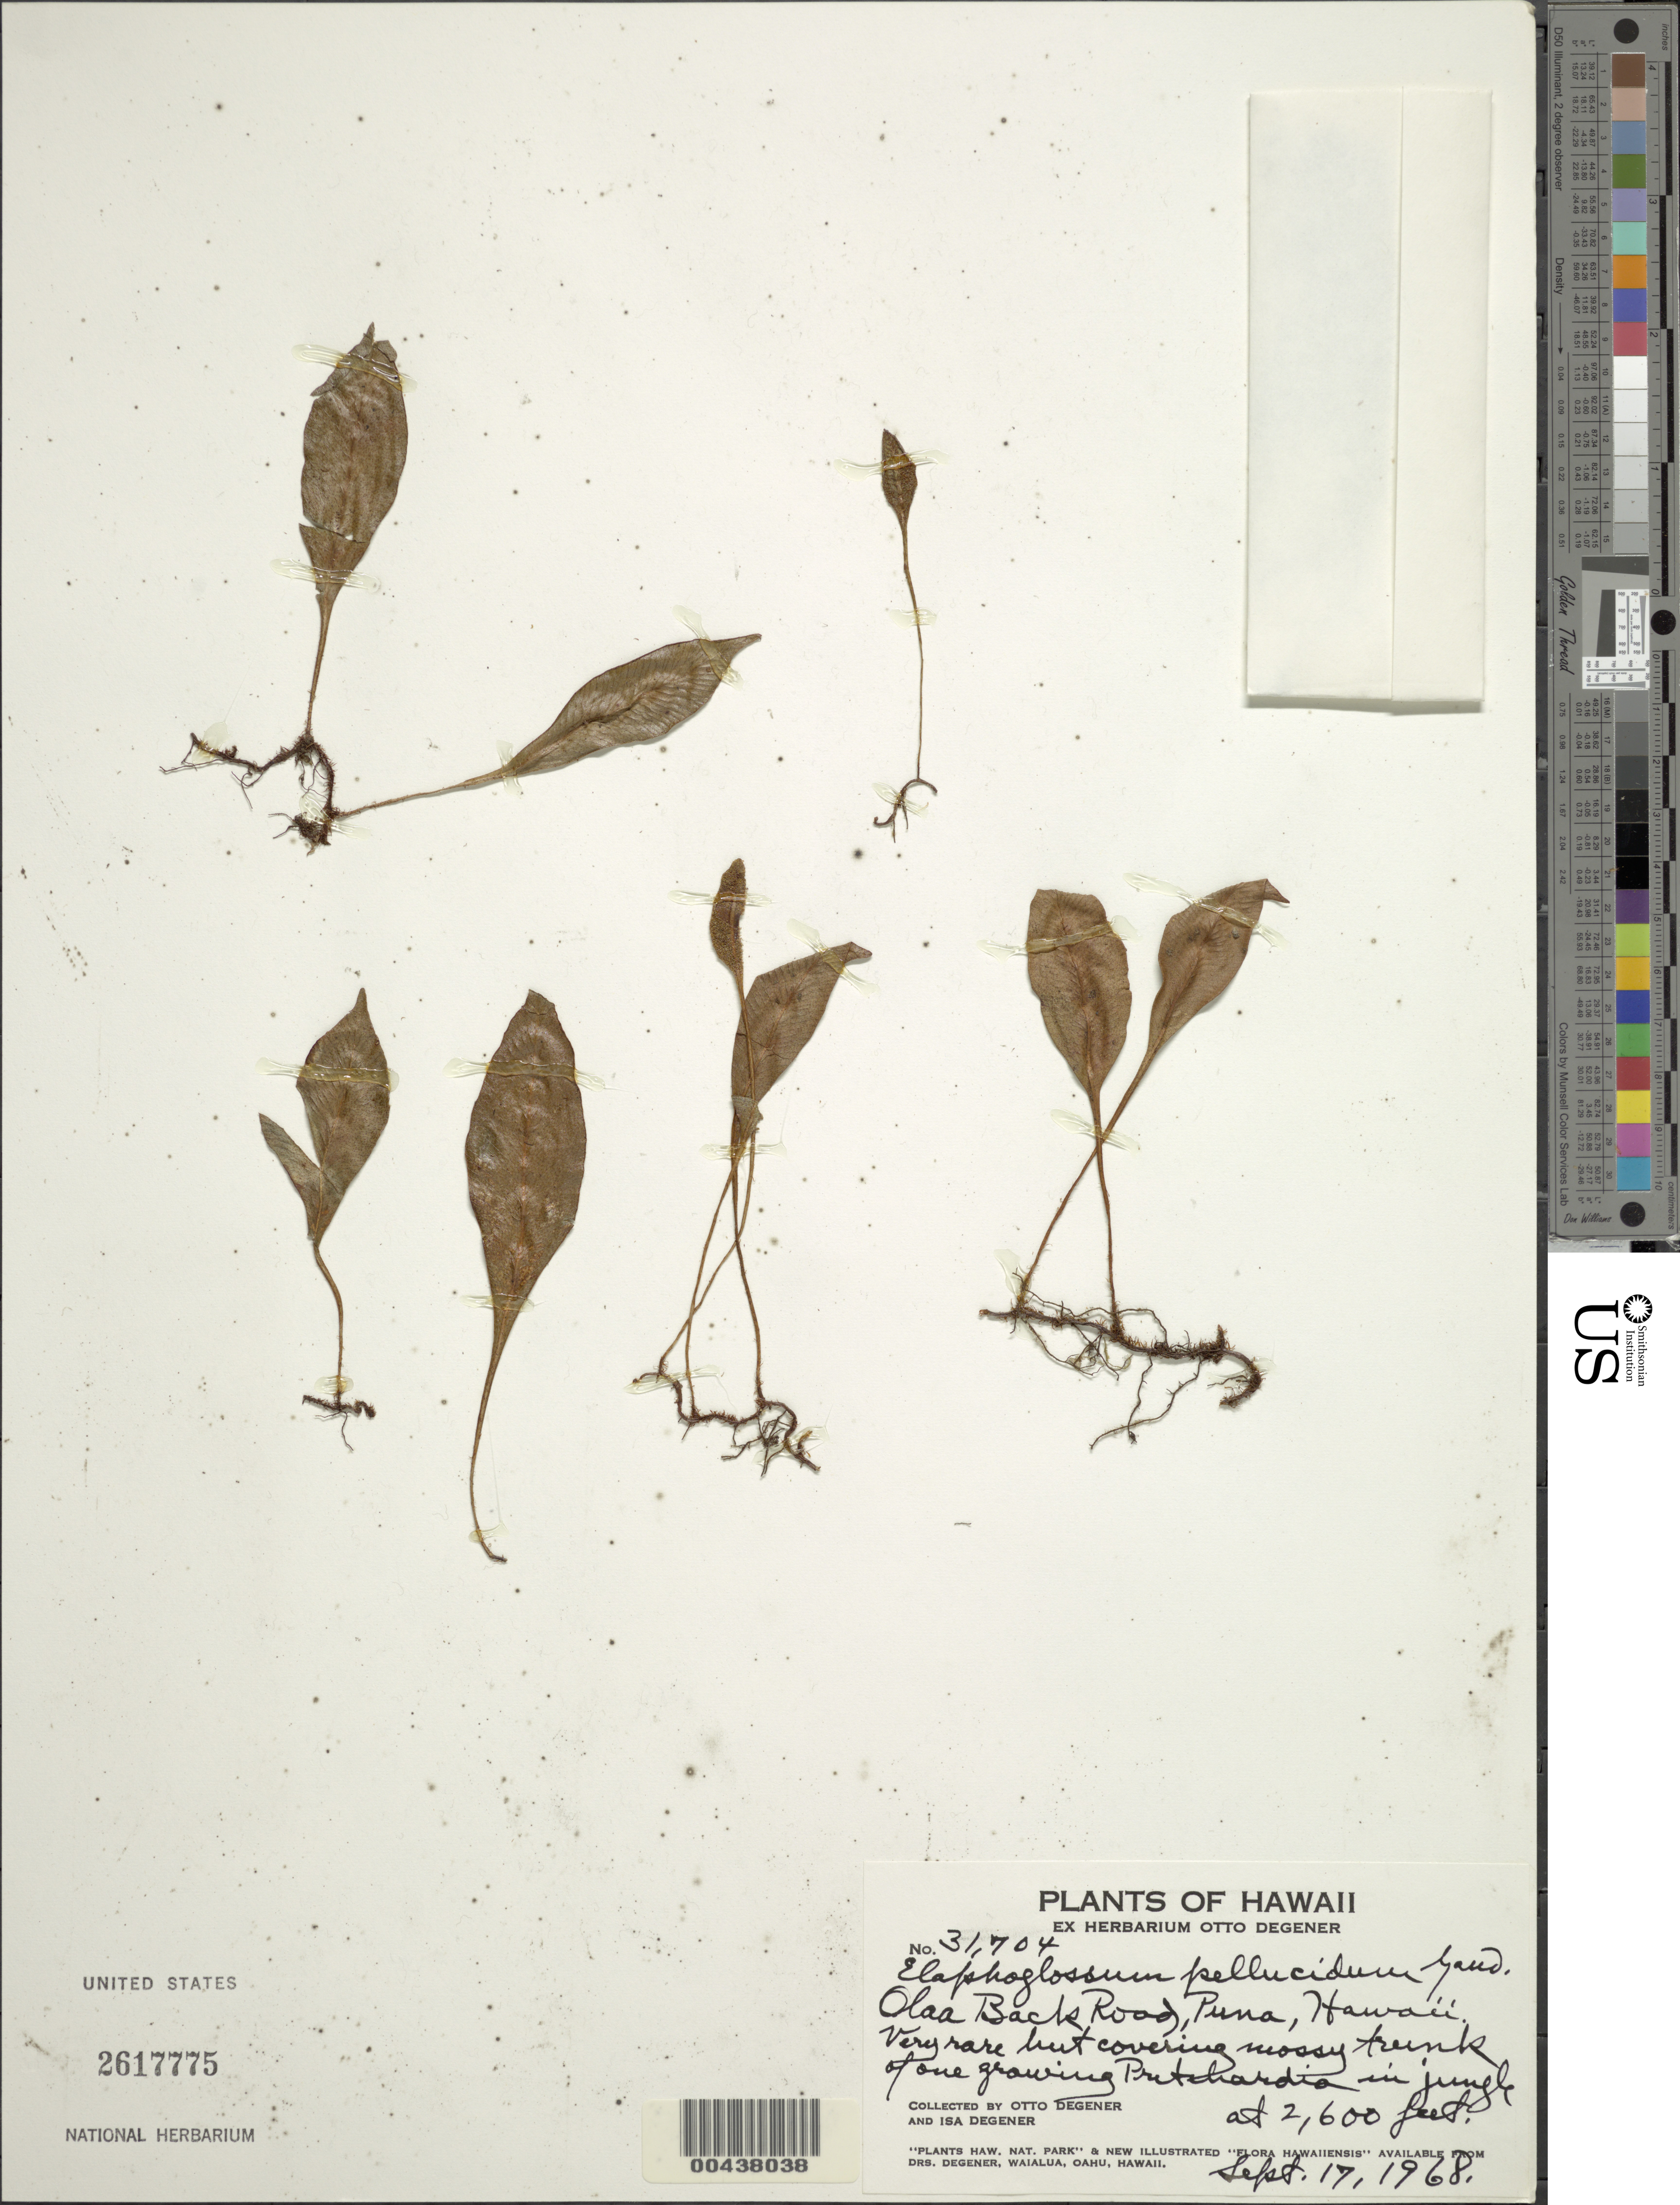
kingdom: Plantae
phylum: Tracheophyta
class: Polypodiopsida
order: Polypodiales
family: Dryopteridaceae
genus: Elaphoglossum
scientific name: Elaphoglossum pellucidum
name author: Gaudich.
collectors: O. Degener & I. Degener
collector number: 31704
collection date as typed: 17 Sep 1968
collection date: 1968-09-17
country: United States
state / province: Hawaii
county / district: Hawaii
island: Hawaii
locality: Olaa Back Road, Puna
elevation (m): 792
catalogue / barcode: US 2617775